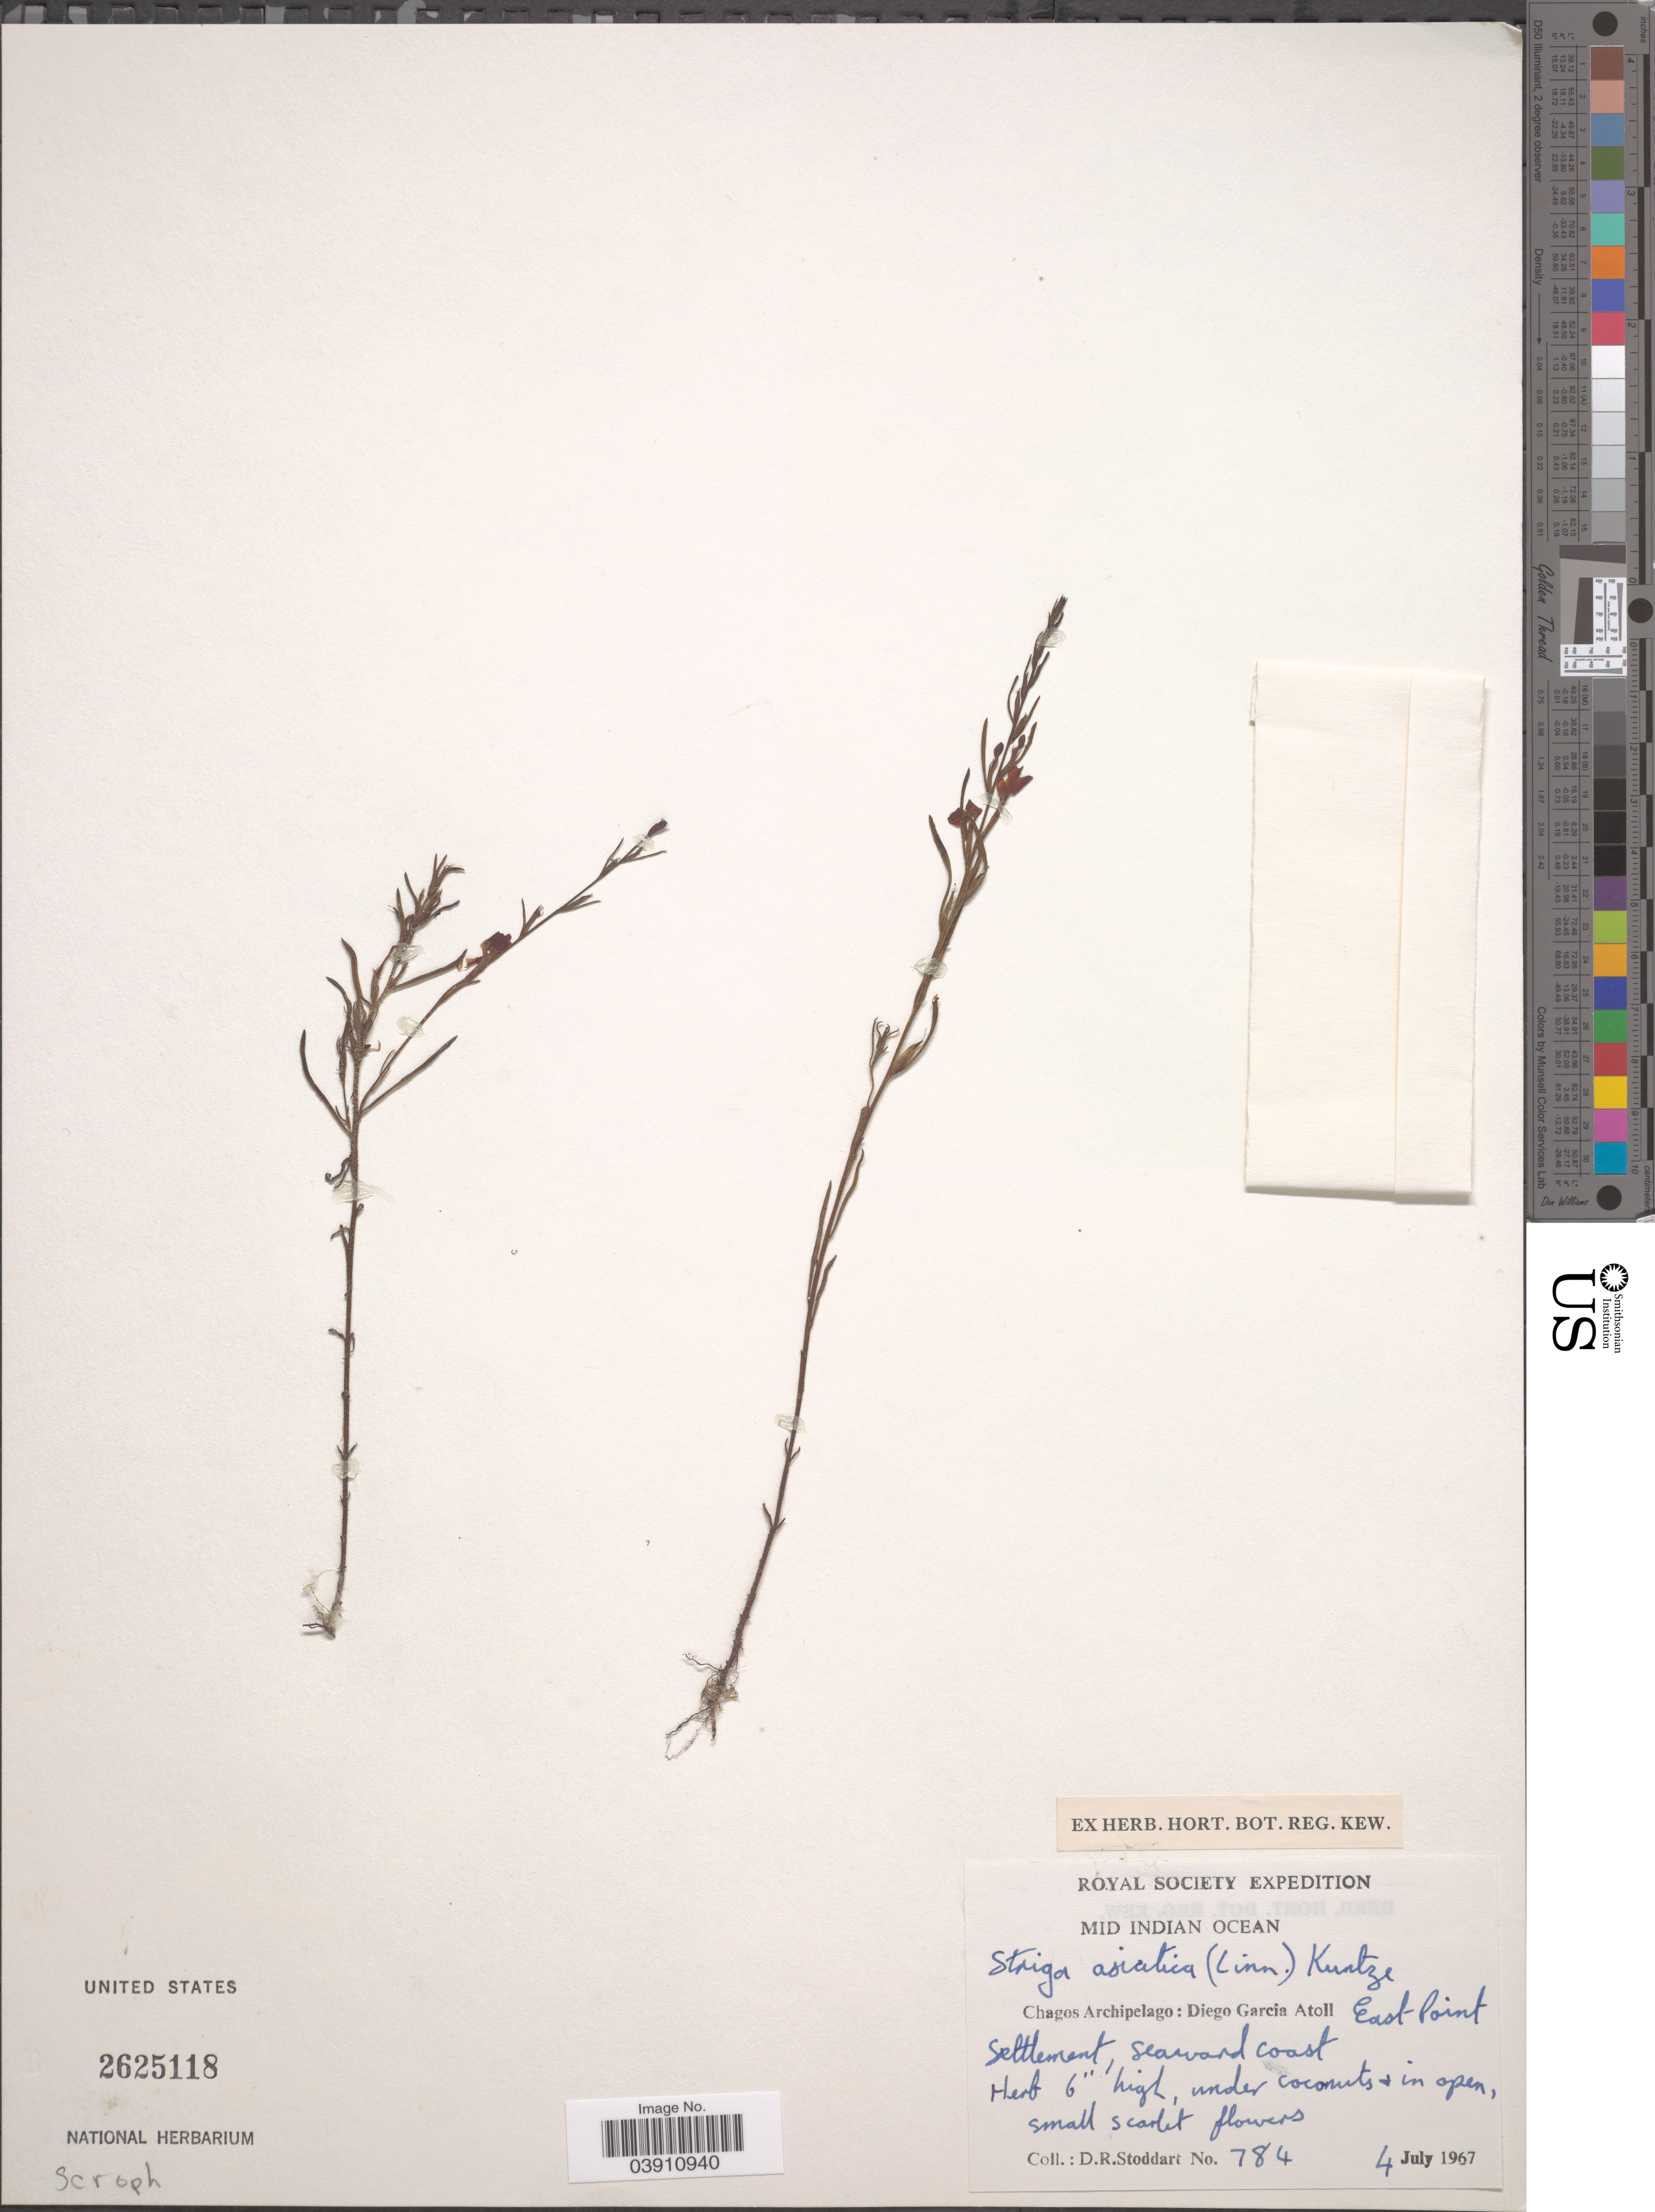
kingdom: Plantae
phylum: Tracheophyta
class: Magnoliopsida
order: Lamiales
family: Orobanchaceae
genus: Striga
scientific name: Striga lutea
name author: Lour.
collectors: D. R. Stoddart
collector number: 784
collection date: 1967-07-04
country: British Indian Ocean Territory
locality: Mid Indian Ocean. Chagos Archipelago: Diego Garcia Atoll. East Point. Settlement, Seaward coast.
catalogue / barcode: US 2625118